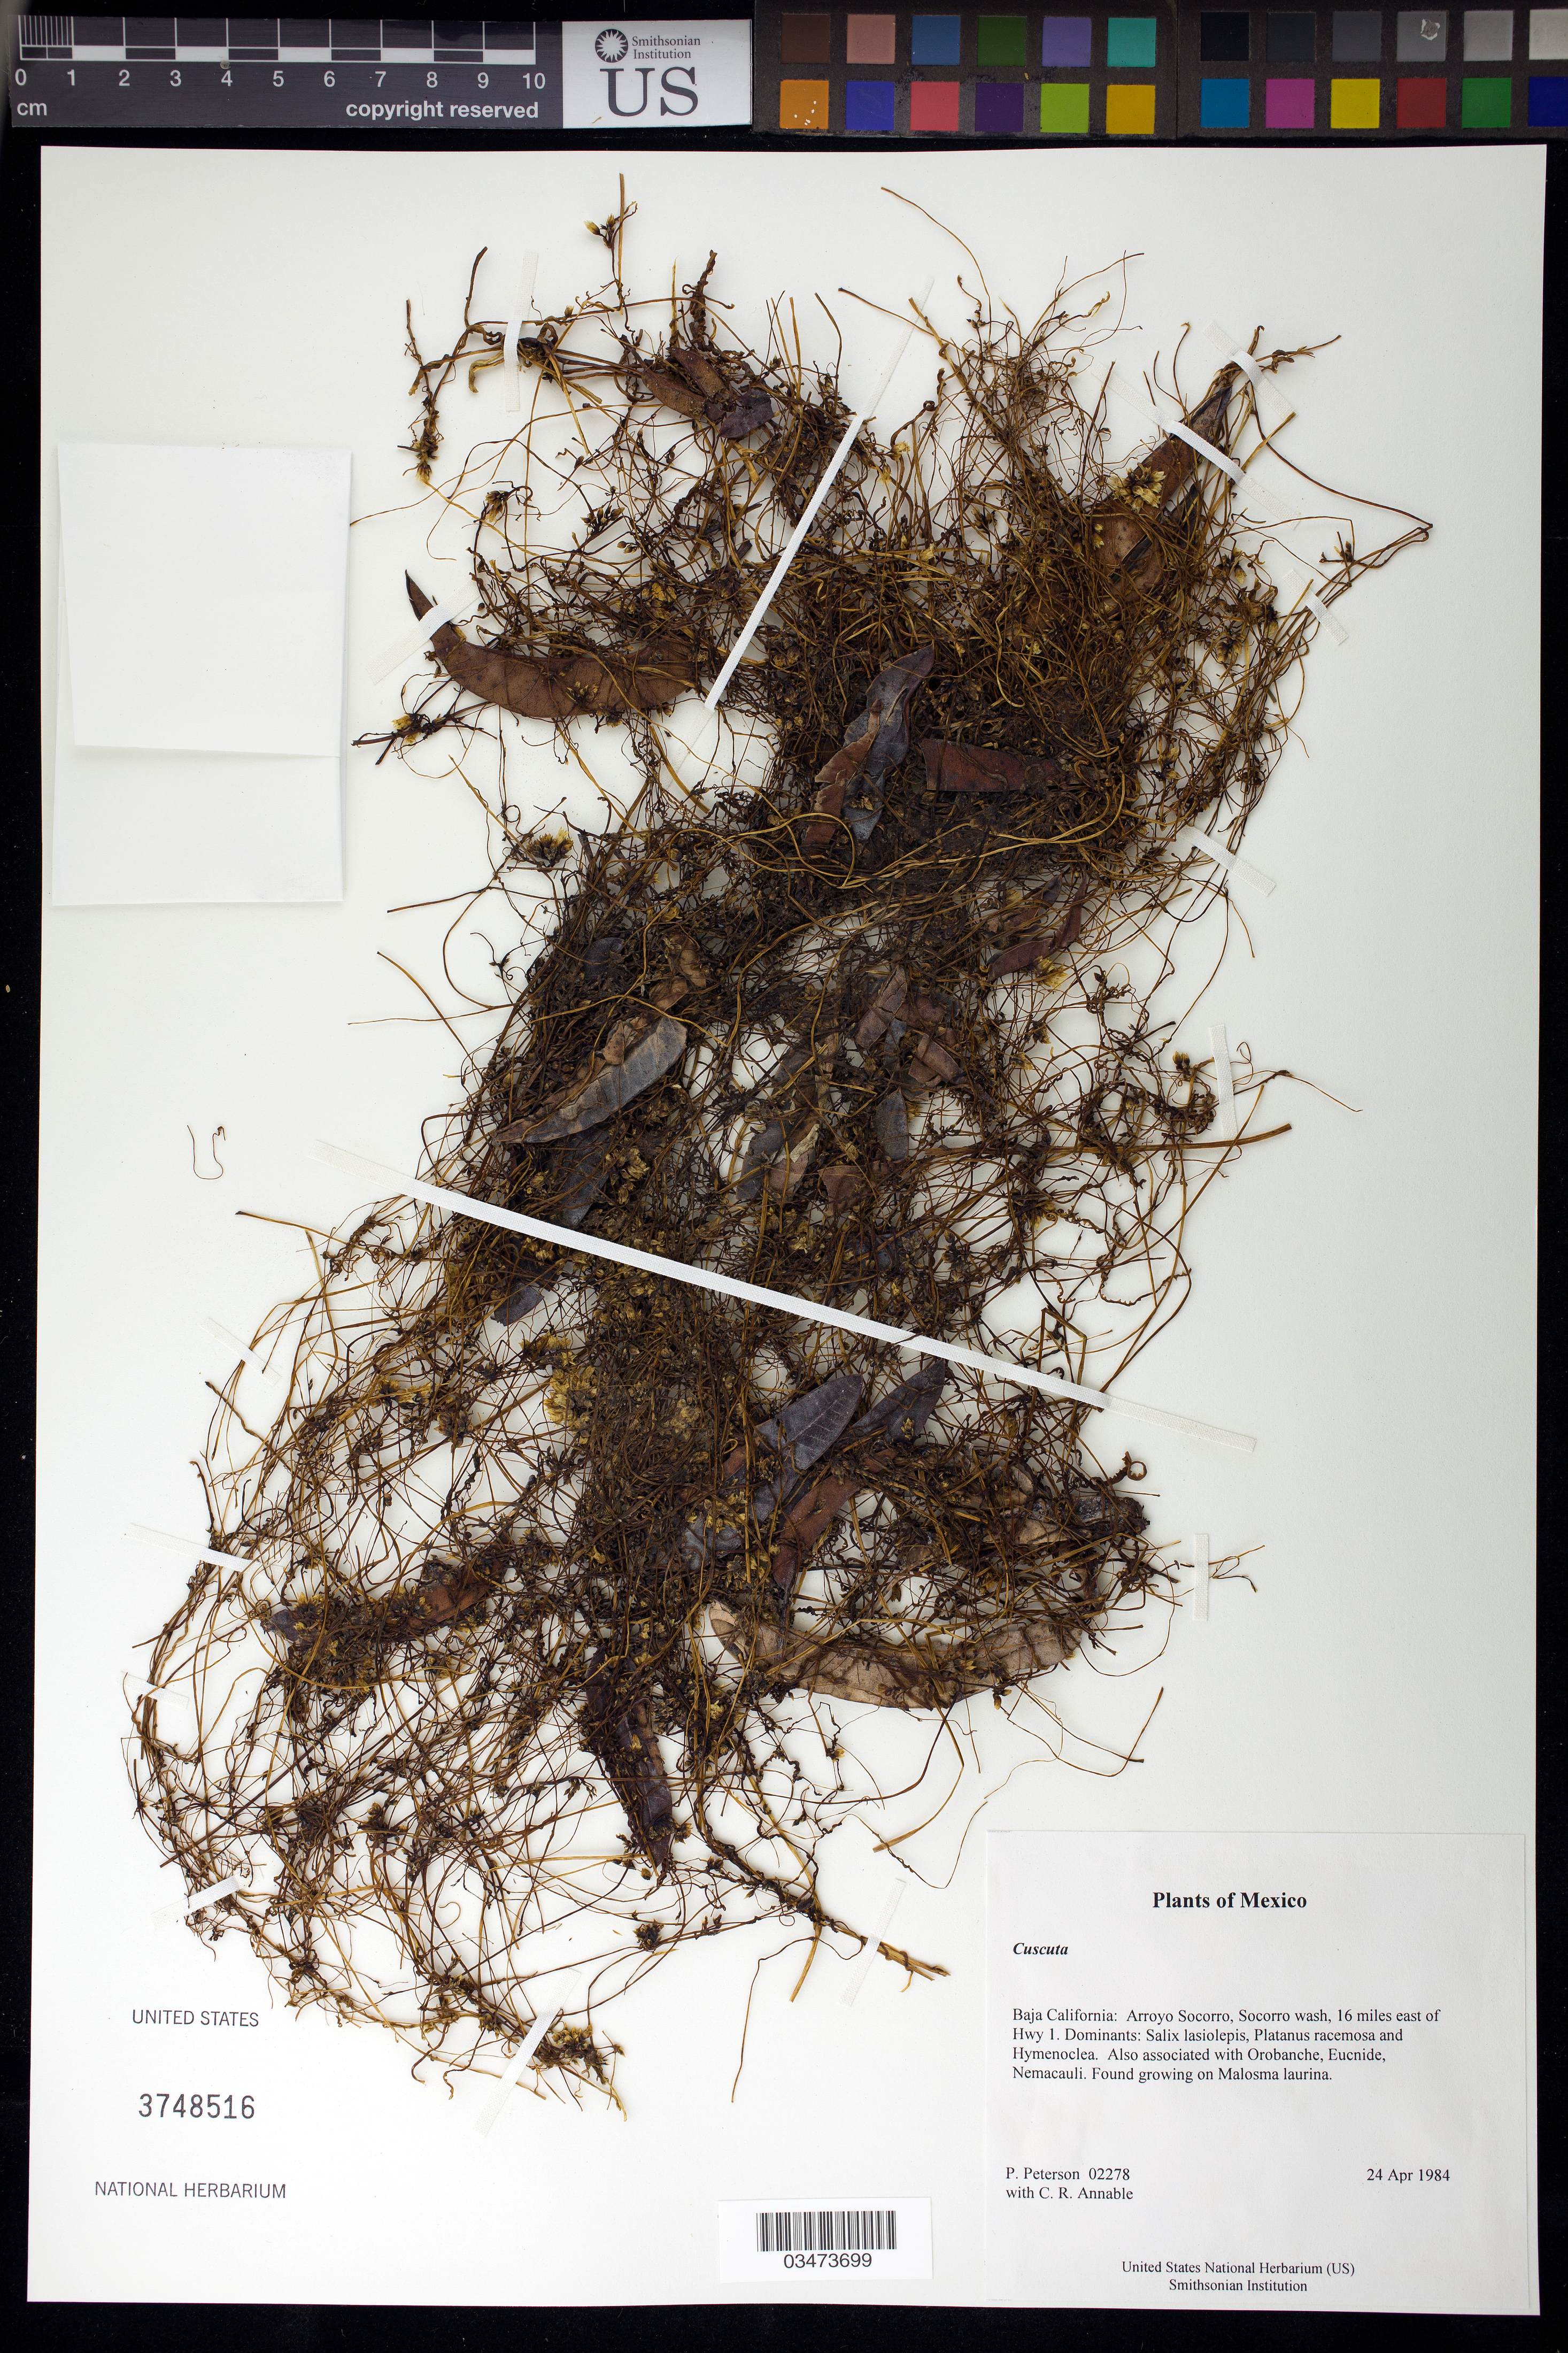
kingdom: Plantae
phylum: Tracheophyta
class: Magnoliopsida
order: Solanales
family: Convolvulaceae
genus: Cuscuta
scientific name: Cuscuta sp.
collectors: P. M. Peterson & C. R. Annable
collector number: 02278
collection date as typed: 24 Apr 1984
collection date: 1984-04-24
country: Mexico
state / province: Baja California Norte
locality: Arroyo Socorro, Socorro wash, 16 miles east of Hwy 1.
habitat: Dominants: Salix lasiolepis, Platanus racemosa and Hymenoclea. Also associated with Orobanche, Eucnide, Nemacauli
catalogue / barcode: US 3748516